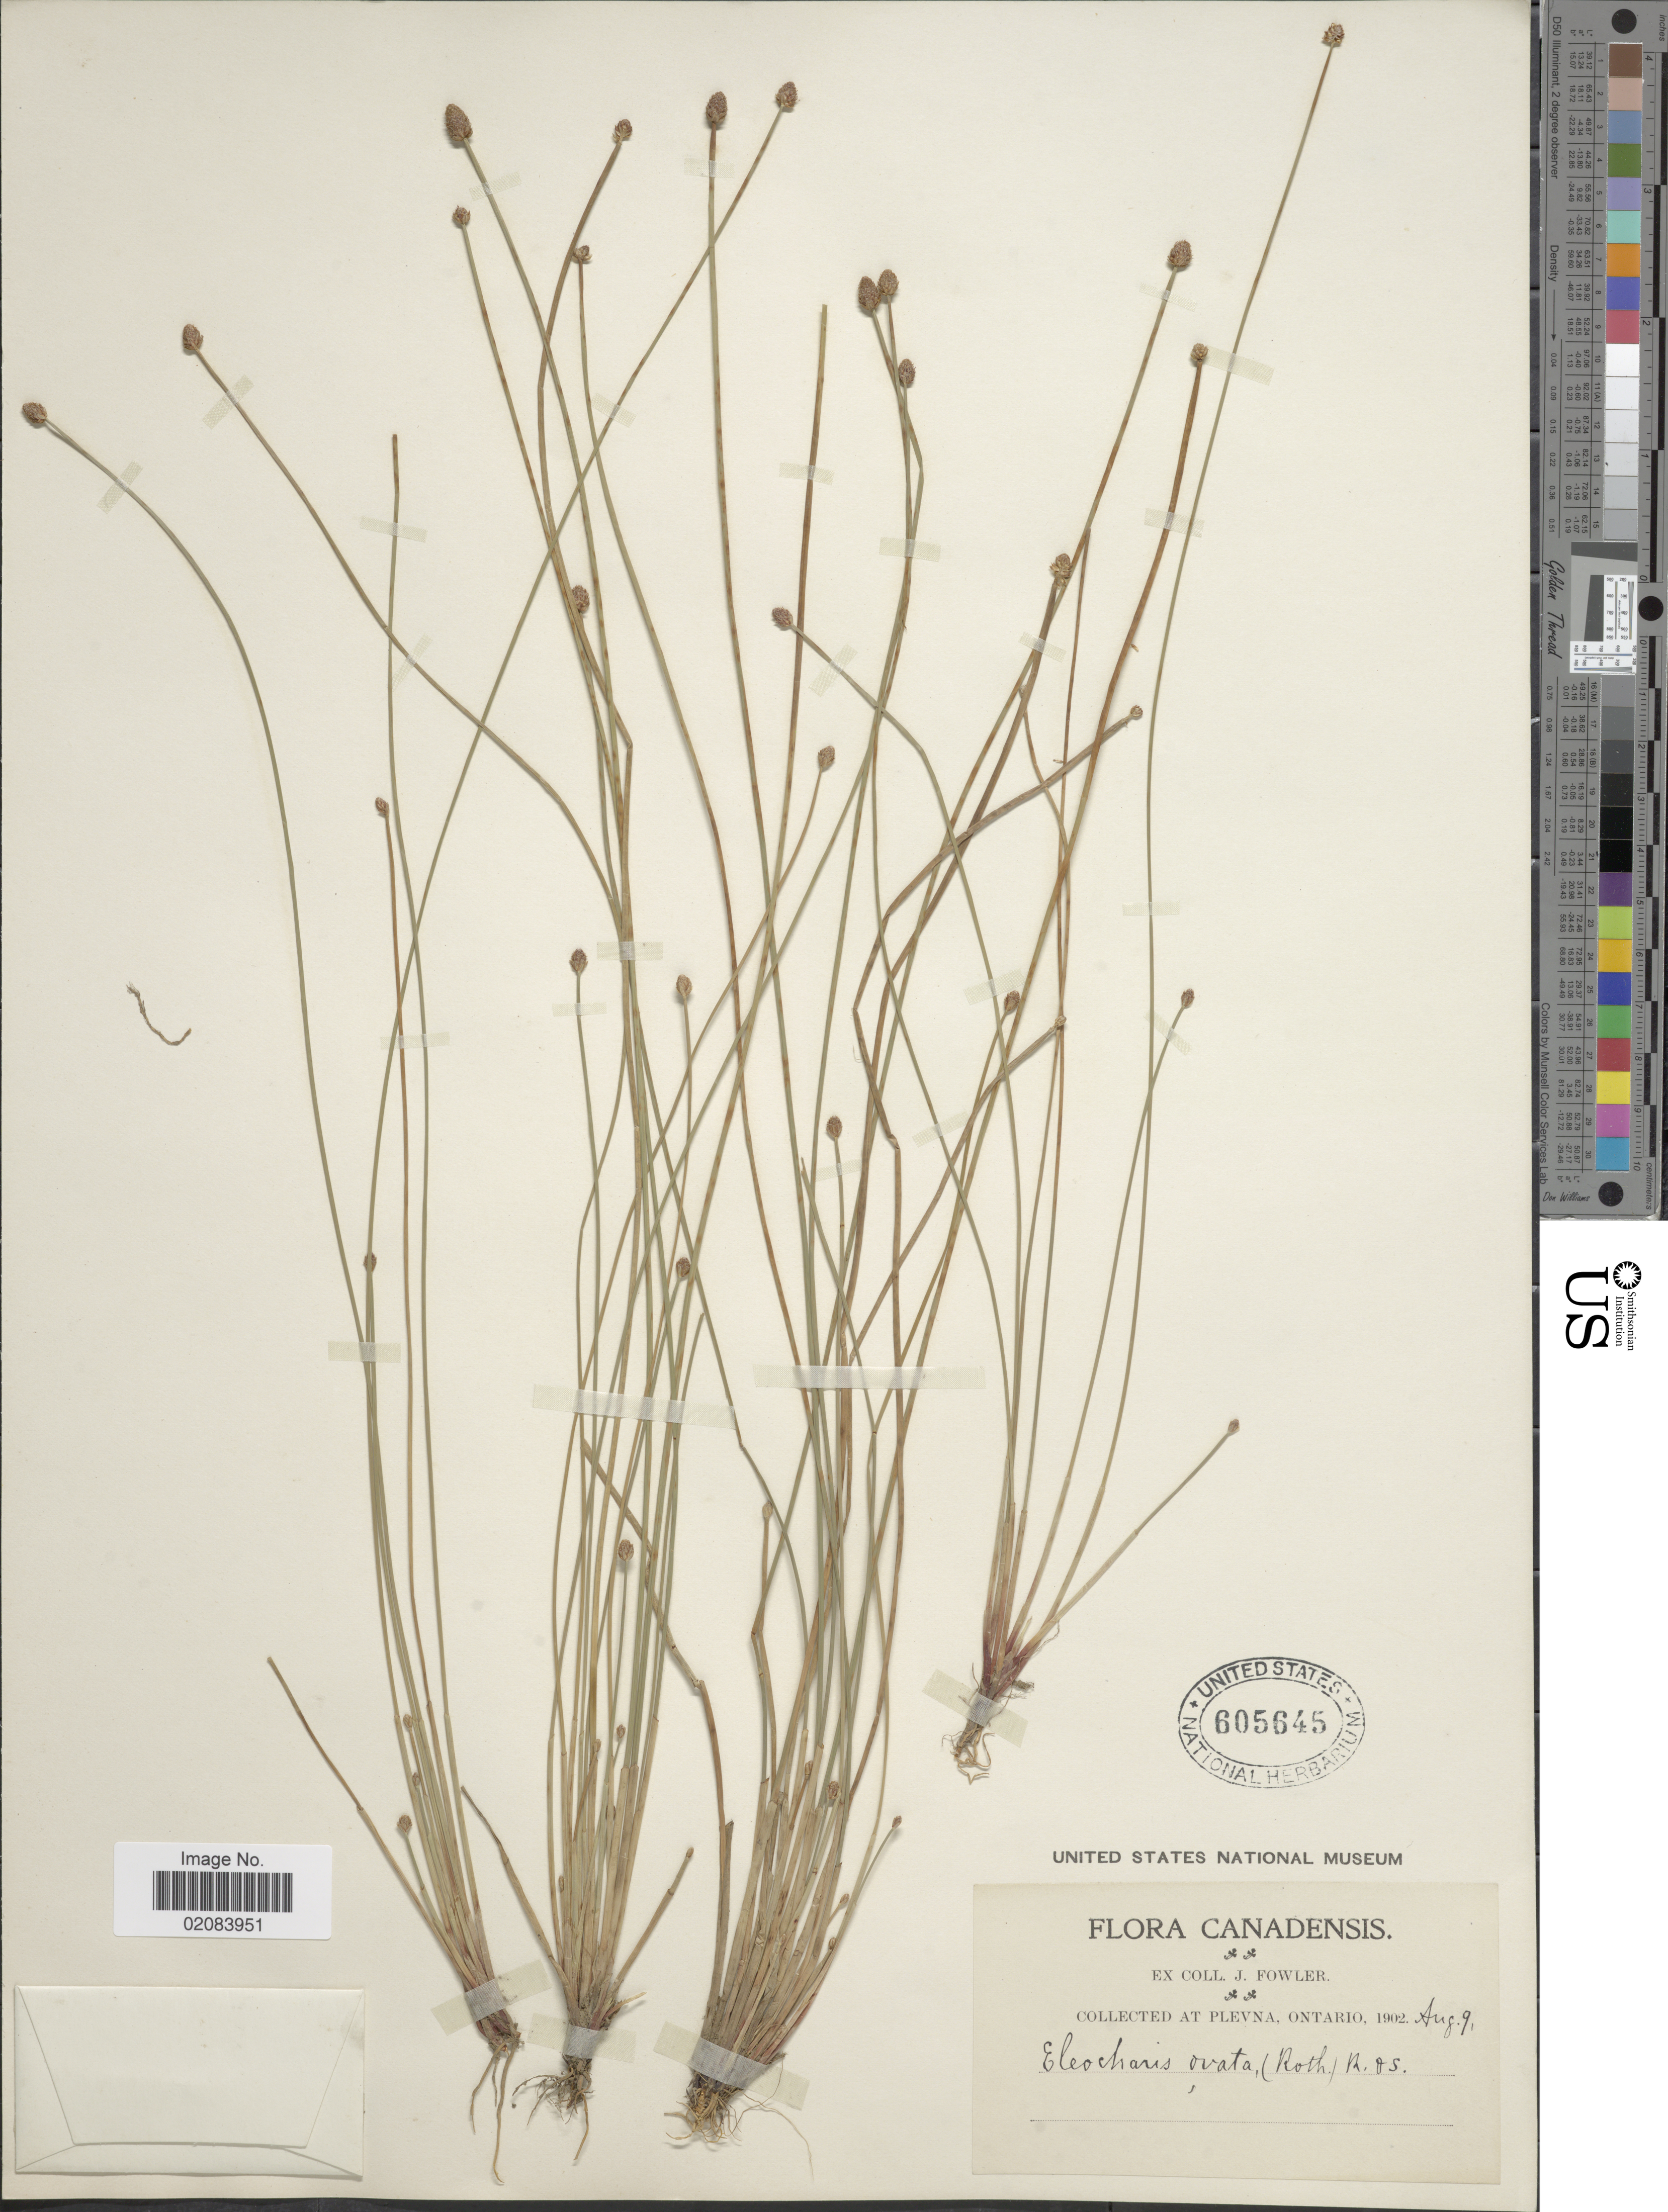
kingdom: Plantae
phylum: Tracheophyta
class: Liliopsida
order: Poales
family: Cyperaceae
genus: Eleocharis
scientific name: Eleocharis ovata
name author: (Roth) Roem. & Schult.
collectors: J. P. Fowler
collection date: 1902-08-09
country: Canada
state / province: Ontario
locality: Plevna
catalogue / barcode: US 605645